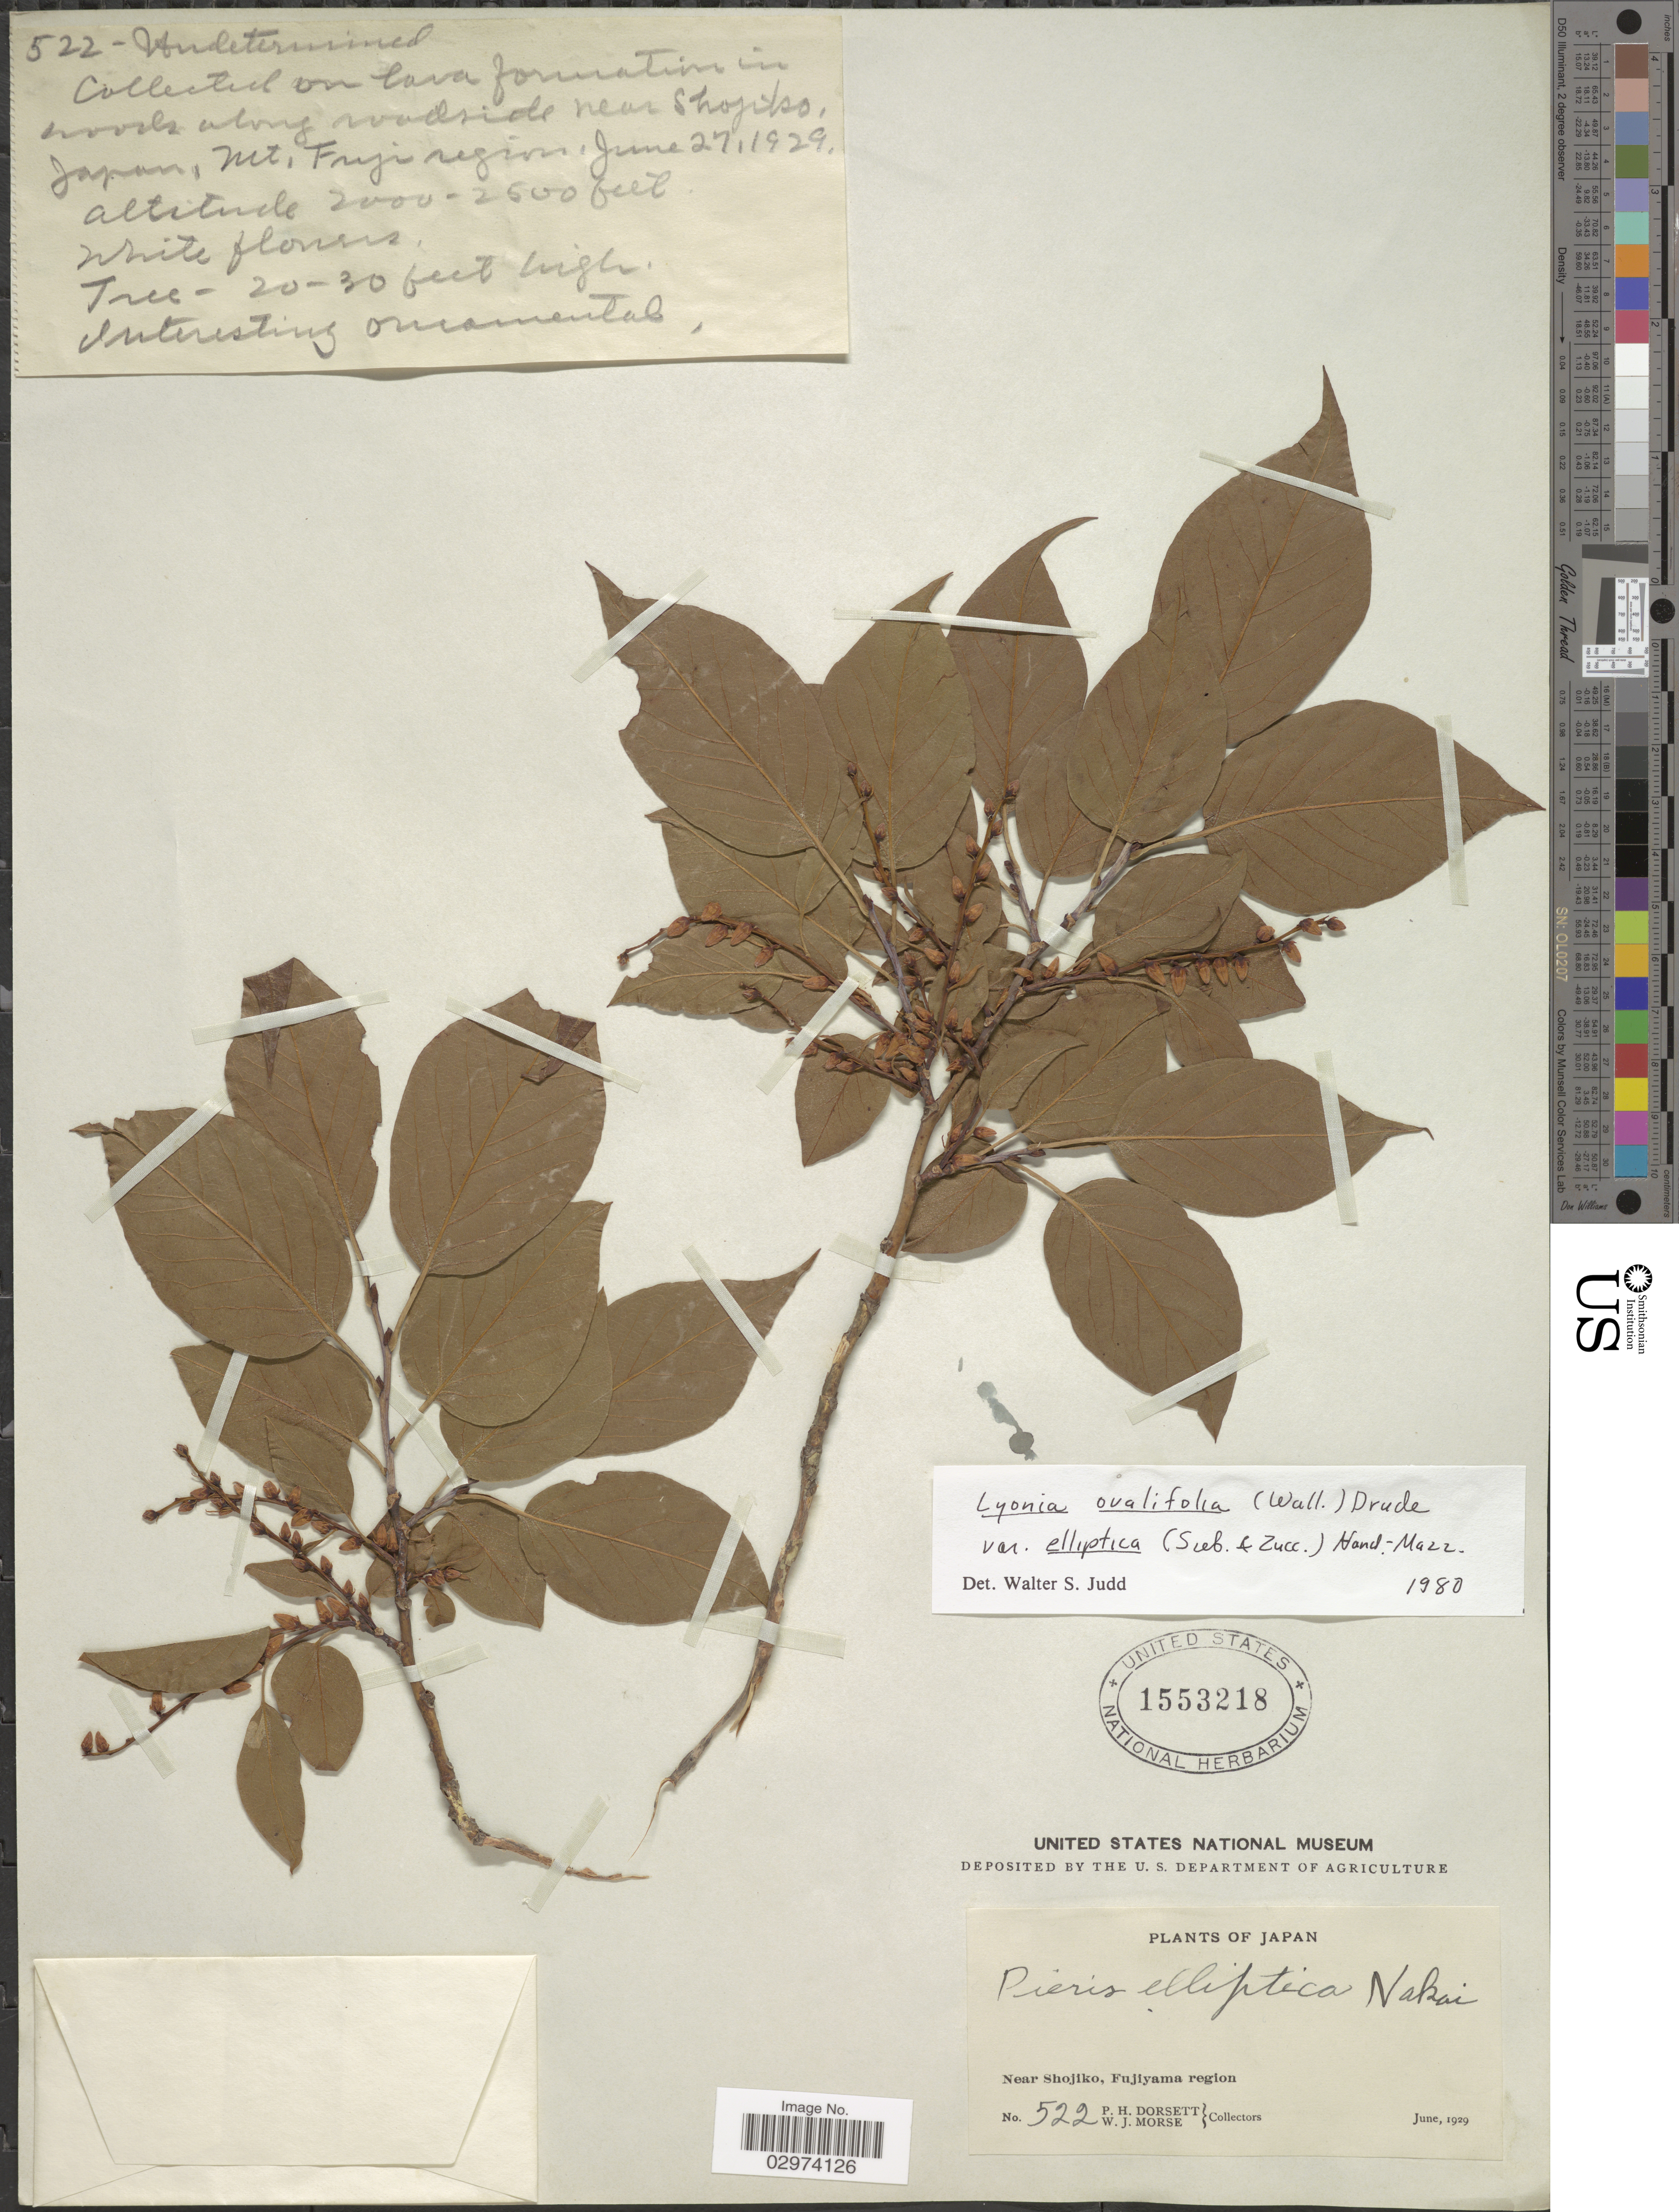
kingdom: Plantae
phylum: Tracheophyta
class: Magnoliopsida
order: Ericales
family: Ericaceae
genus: Lyonia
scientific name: Lyonia ovalifolia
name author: (Wall.) Drude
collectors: P. H. Dorsett & W. J. Morse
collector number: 522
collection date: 1929-06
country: Japan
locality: Near Shojiko, Mt. Fuji region.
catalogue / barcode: US 1553218